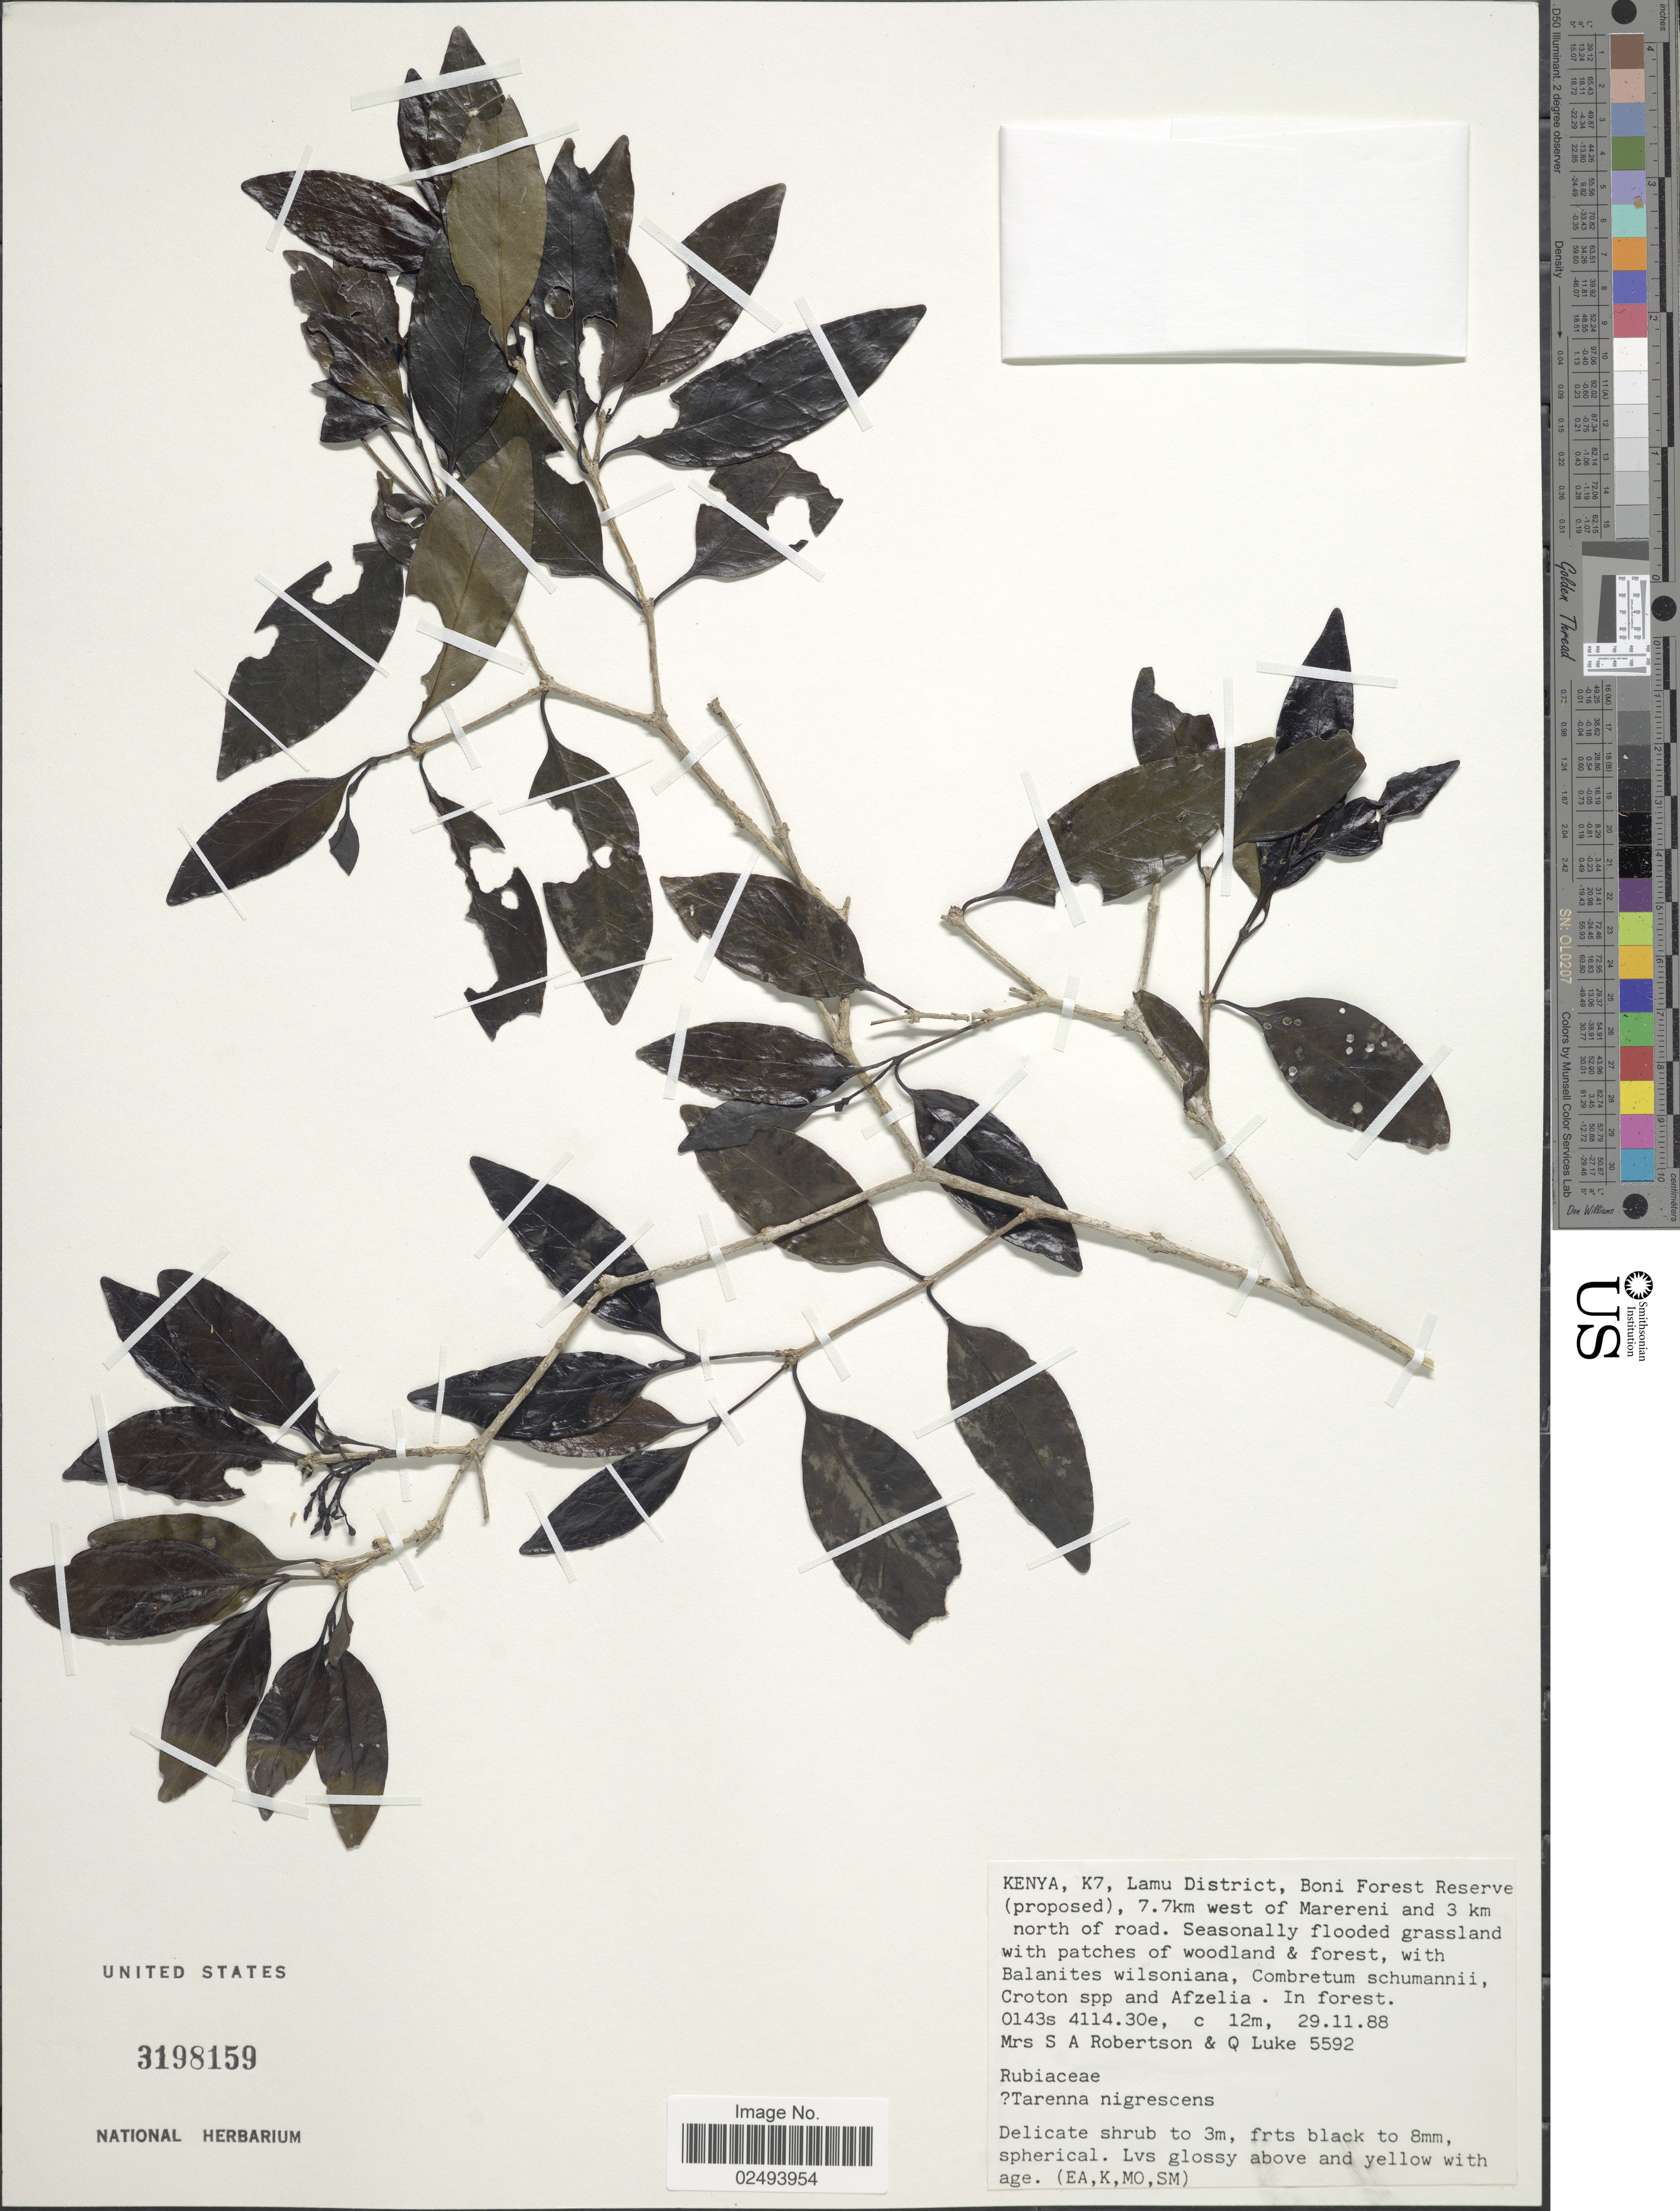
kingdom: Plantae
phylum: Tracheophyta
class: Magnoliopsida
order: Gentianales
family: Rubiaceae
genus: Coptosperma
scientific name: Coptosperma nigrescens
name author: Hook. f.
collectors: Mrs. S. A. Robertson & Q. Luke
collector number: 5592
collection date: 1988-11-29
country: Kenya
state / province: Lamu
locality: K7, Lamu District, Boni Forest Reserve (proposed), 7.7 km west of Marereni and 3 km north of road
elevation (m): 12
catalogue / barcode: US 3198159